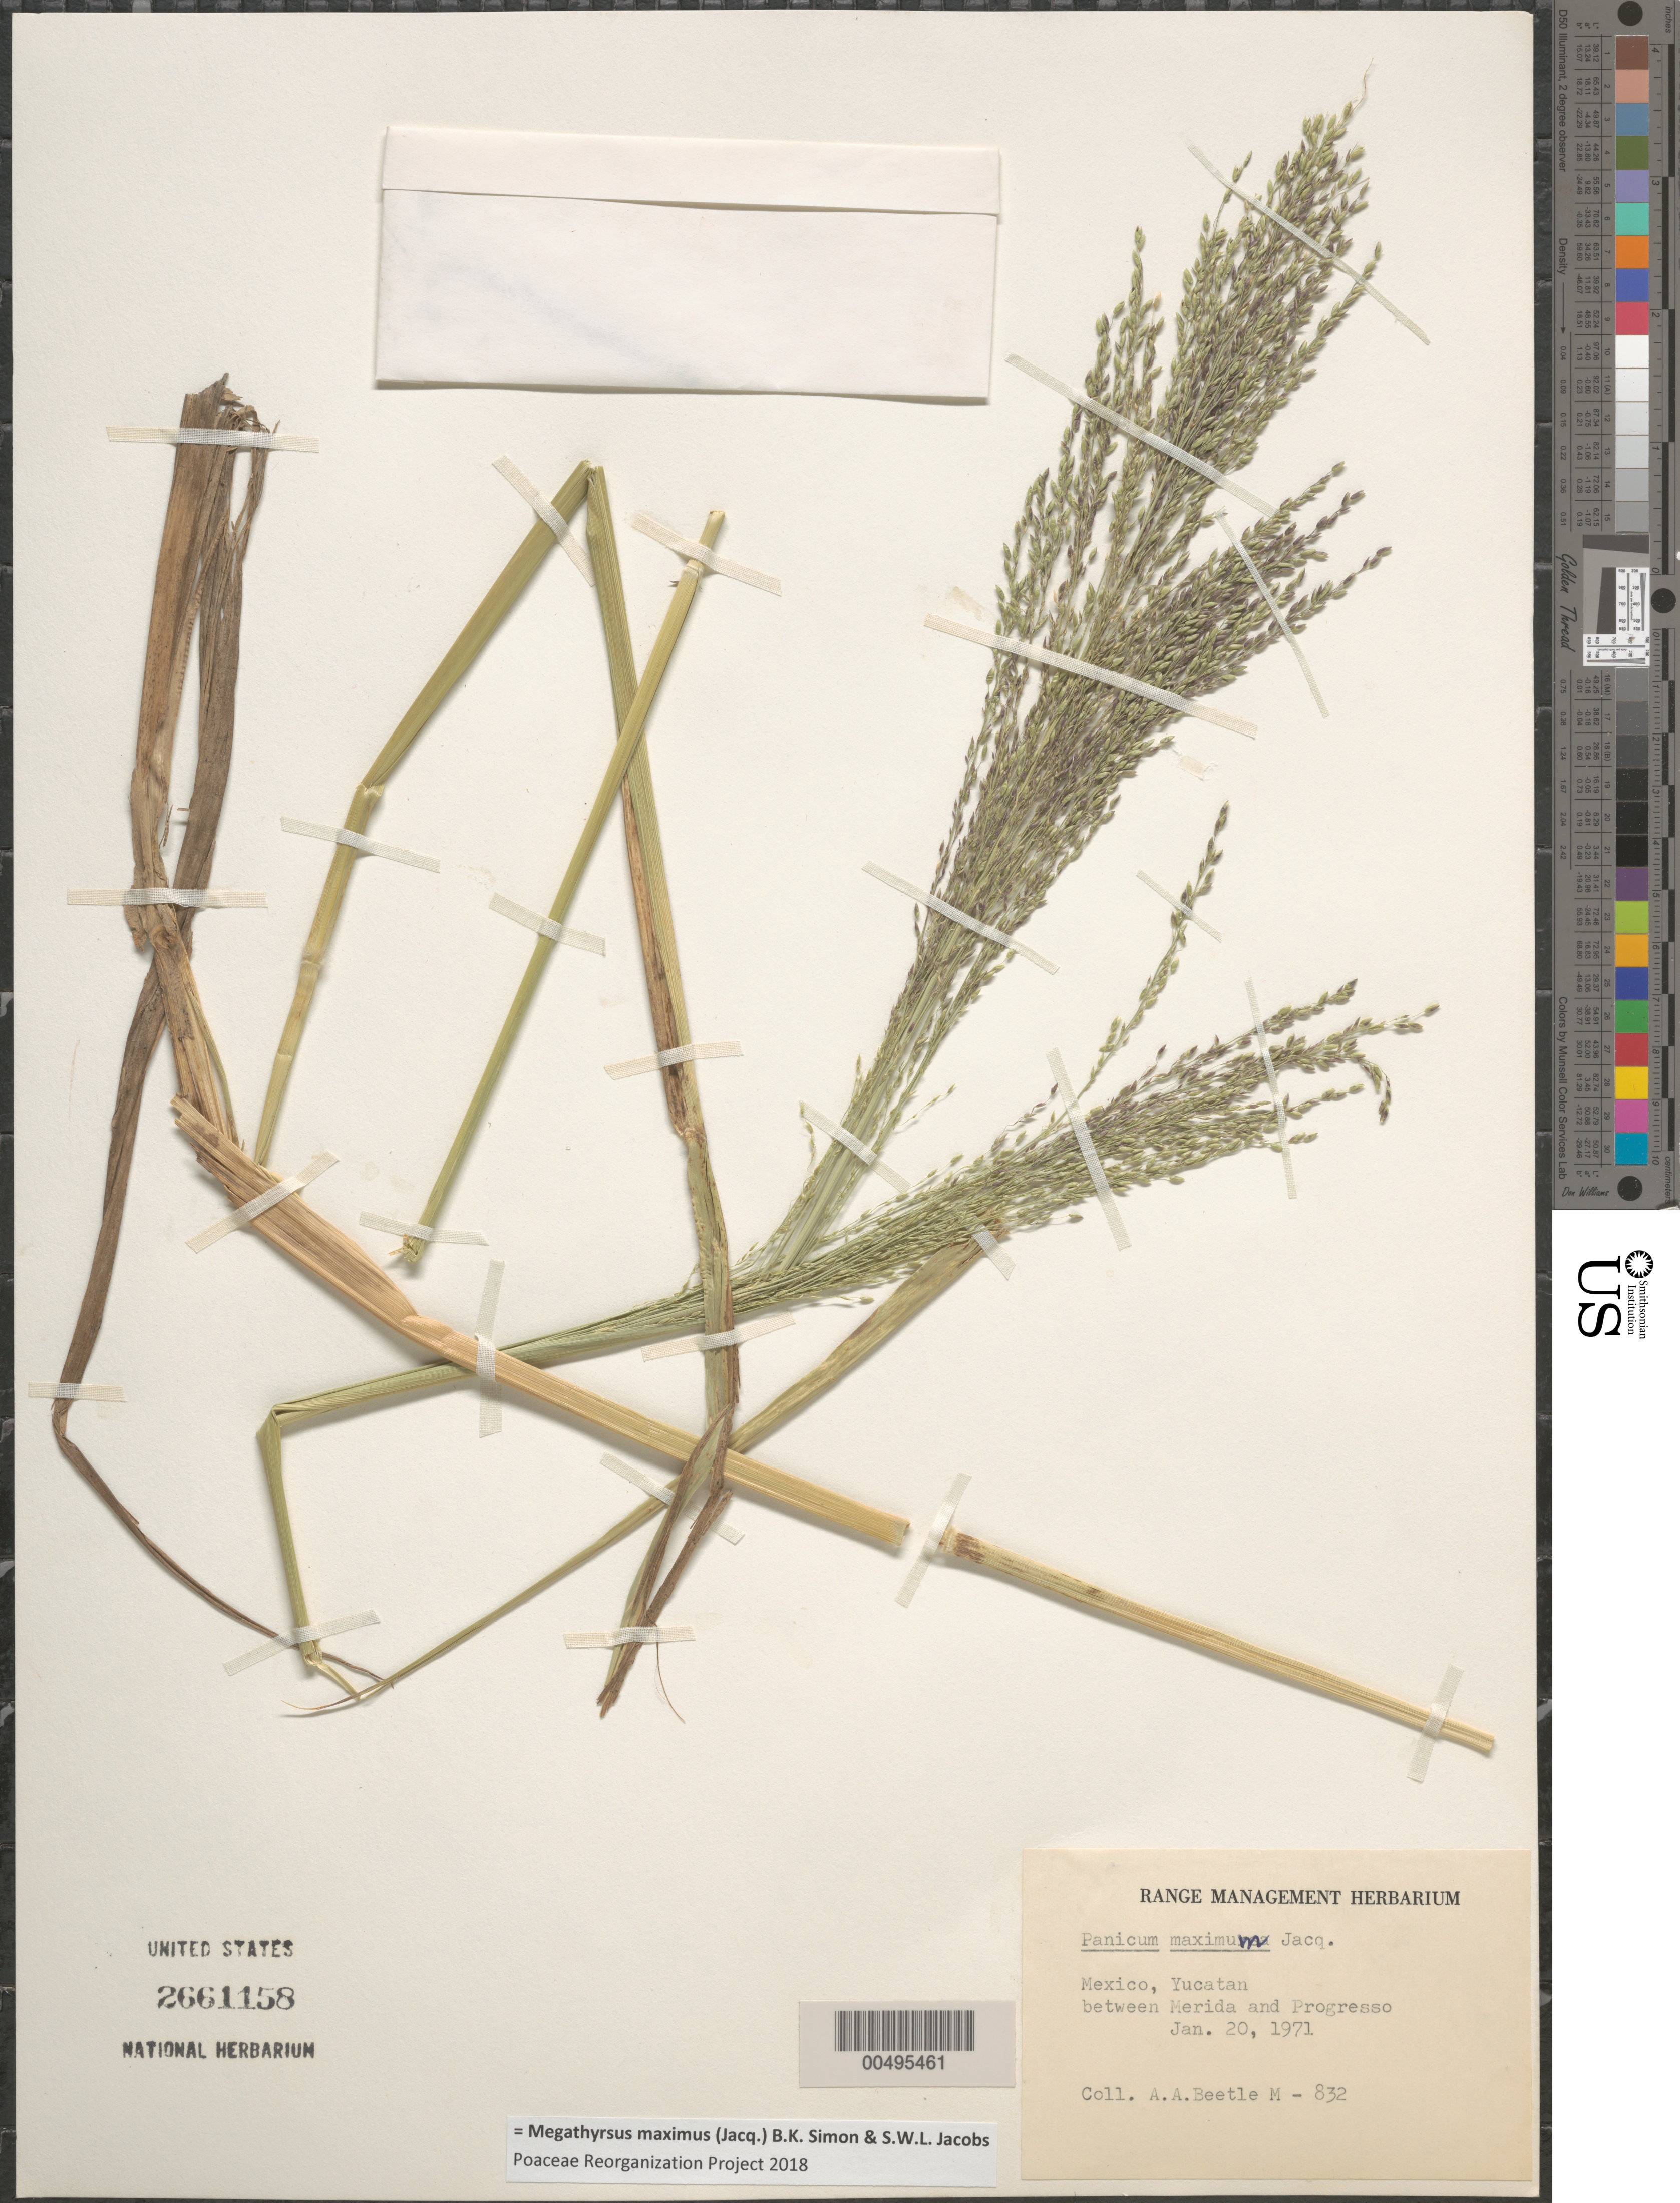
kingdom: Plantae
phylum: Tracheophyta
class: Liliopsida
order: Poales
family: Poaceae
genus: Megathyrsus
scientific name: Megathyrsus maximus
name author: (Jacq.) B.K. Simon & S.W.L. Jacobs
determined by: Poaceae Reorganization Project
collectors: A. A. Beetle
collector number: M-832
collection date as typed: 20 Jan 1971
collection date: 1971-01-20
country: Mexico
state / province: Yucatan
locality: Between Merida & Progresso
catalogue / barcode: US 2661158